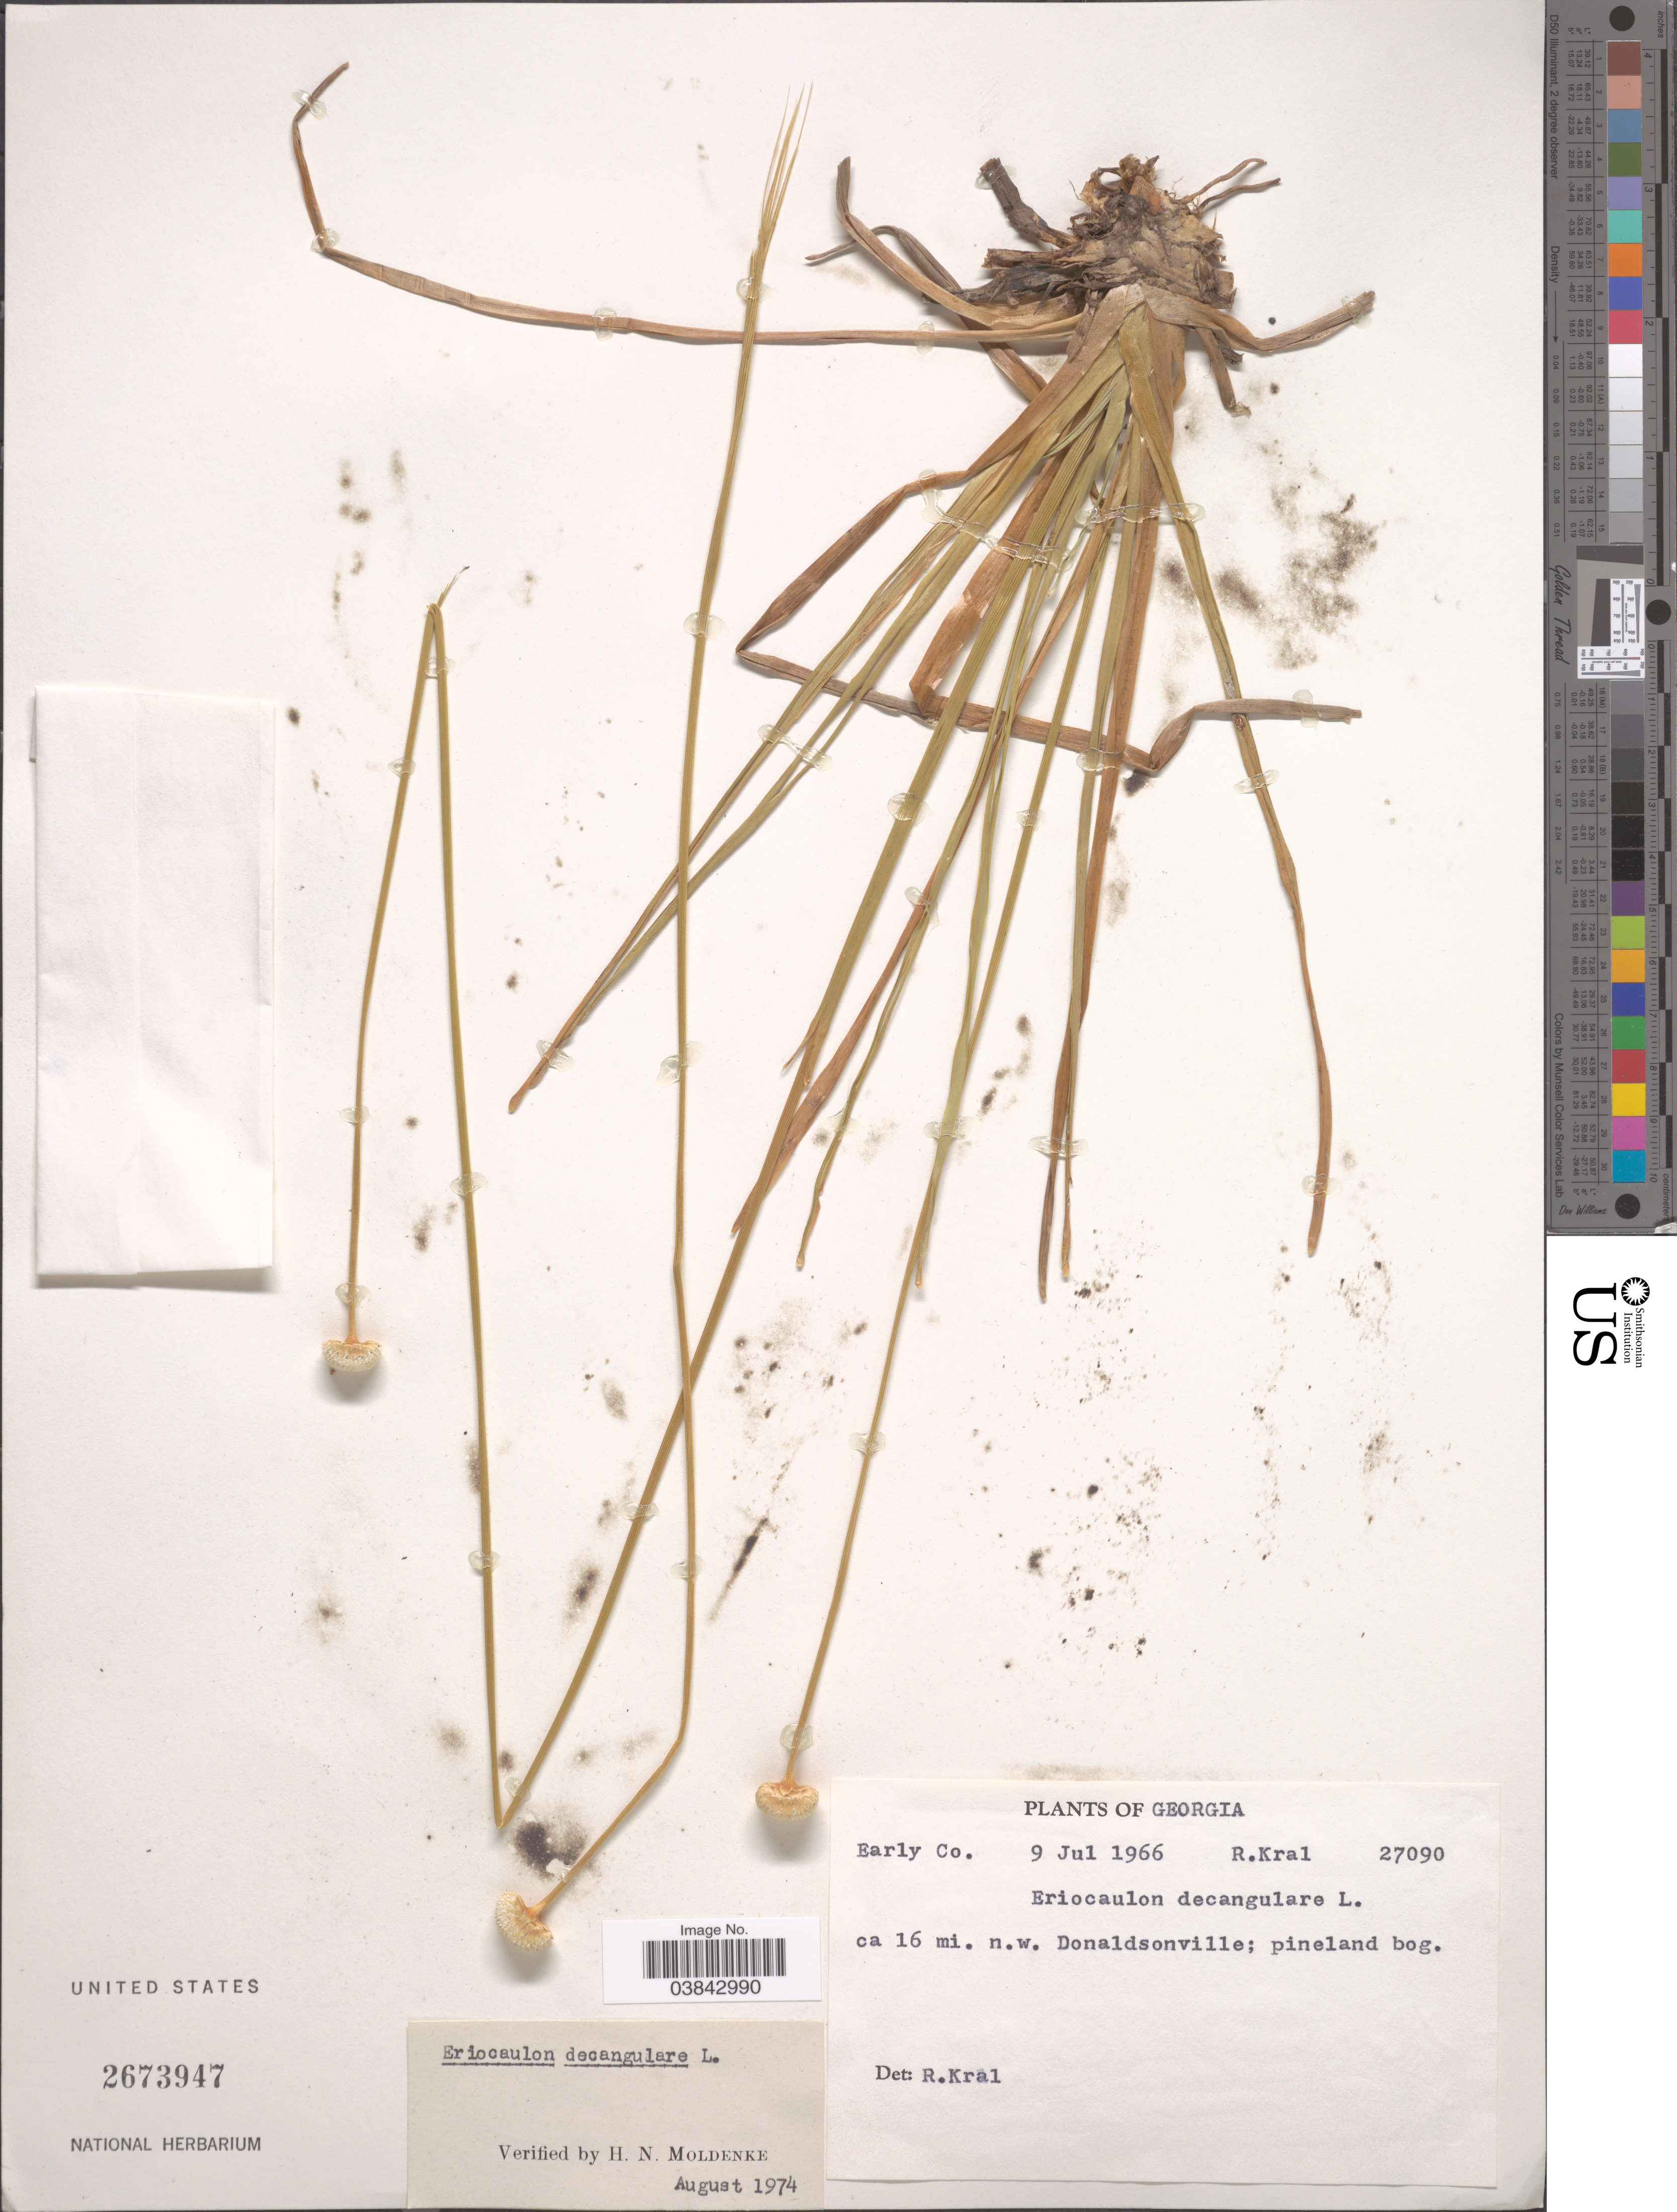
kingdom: Plantae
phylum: Tracheophyta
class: Liliopsida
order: Poales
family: Eriocaulaceae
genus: Eriocaulon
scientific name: Eriocaulon decangulare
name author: L.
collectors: R. Kral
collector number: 27090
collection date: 1966-07-09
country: United States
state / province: Georgia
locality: Early Co. Ca 16 mi. n.w. Donaldsonville.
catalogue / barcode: US 2673947